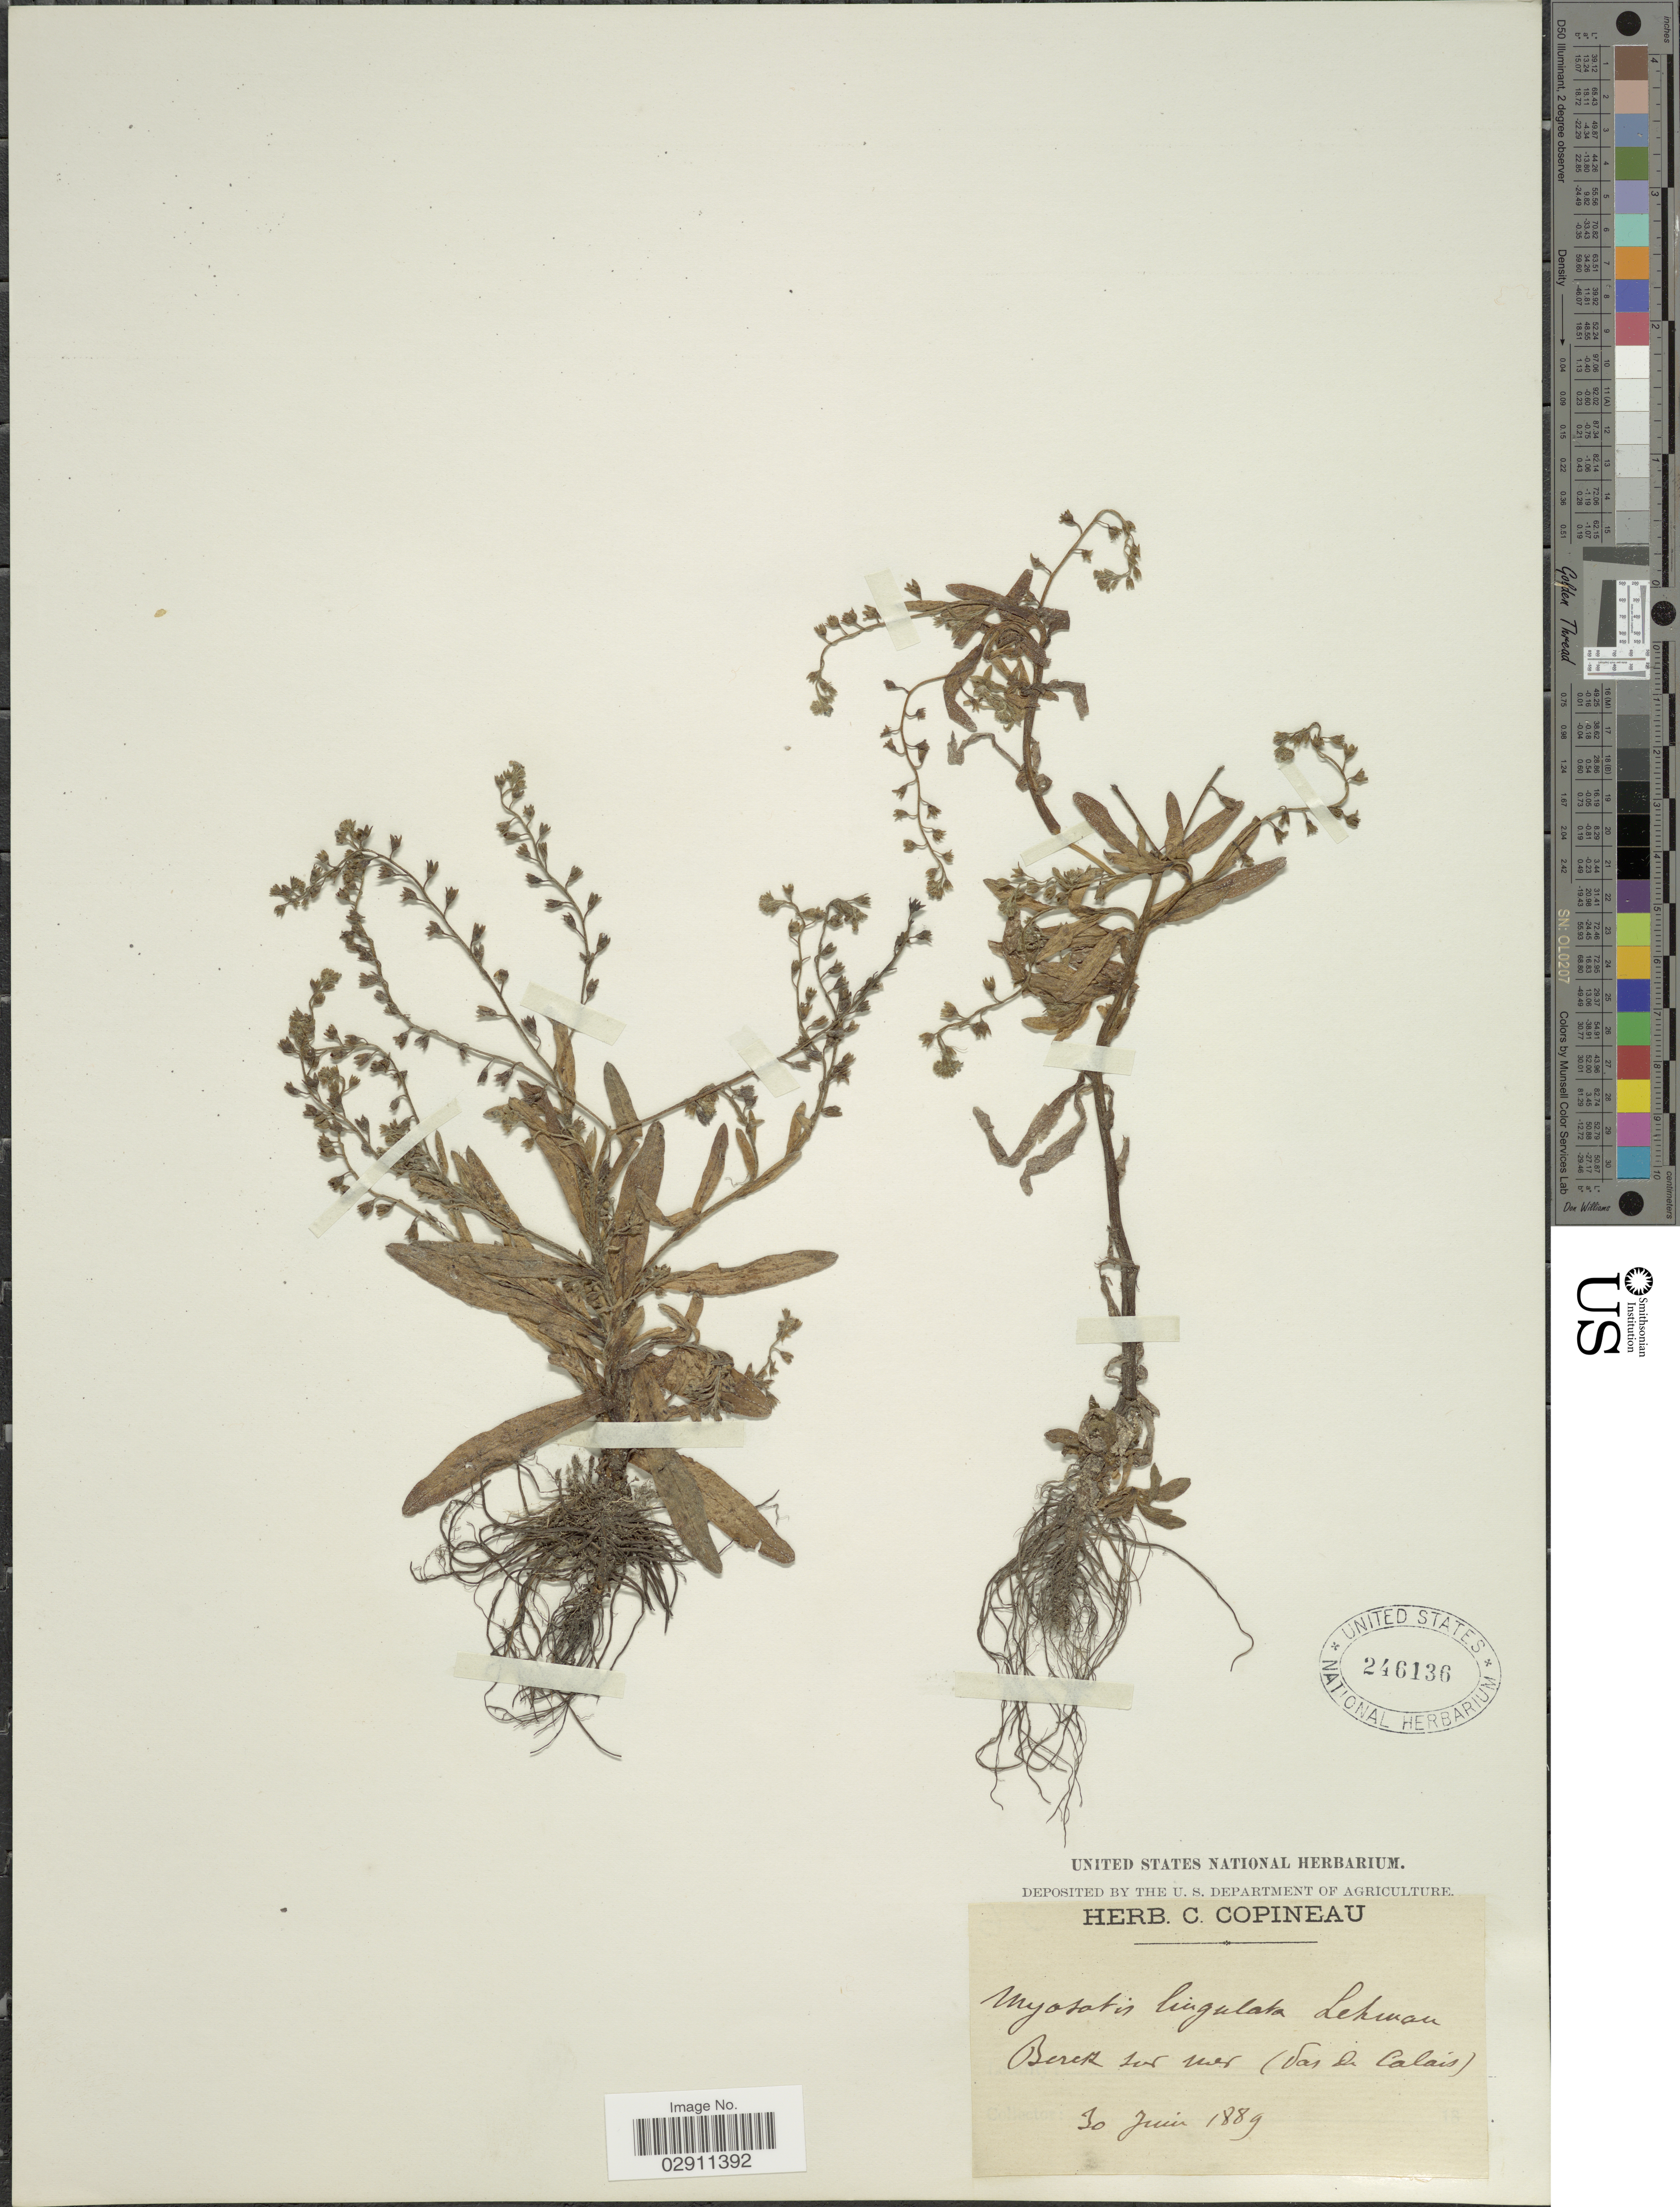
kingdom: Plantae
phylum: Tracheophyta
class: Magnoliopsida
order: Boraginales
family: Boraginaceae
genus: Myosotis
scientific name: Myosotis caespitosa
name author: Schultz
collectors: ex herb. C. Copineau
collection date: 1889-06-30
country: France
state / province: Hauts-de-France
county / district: Pas-de-Calais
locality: Berck sur Mer (Pas de Calais)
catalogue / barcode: US 246136